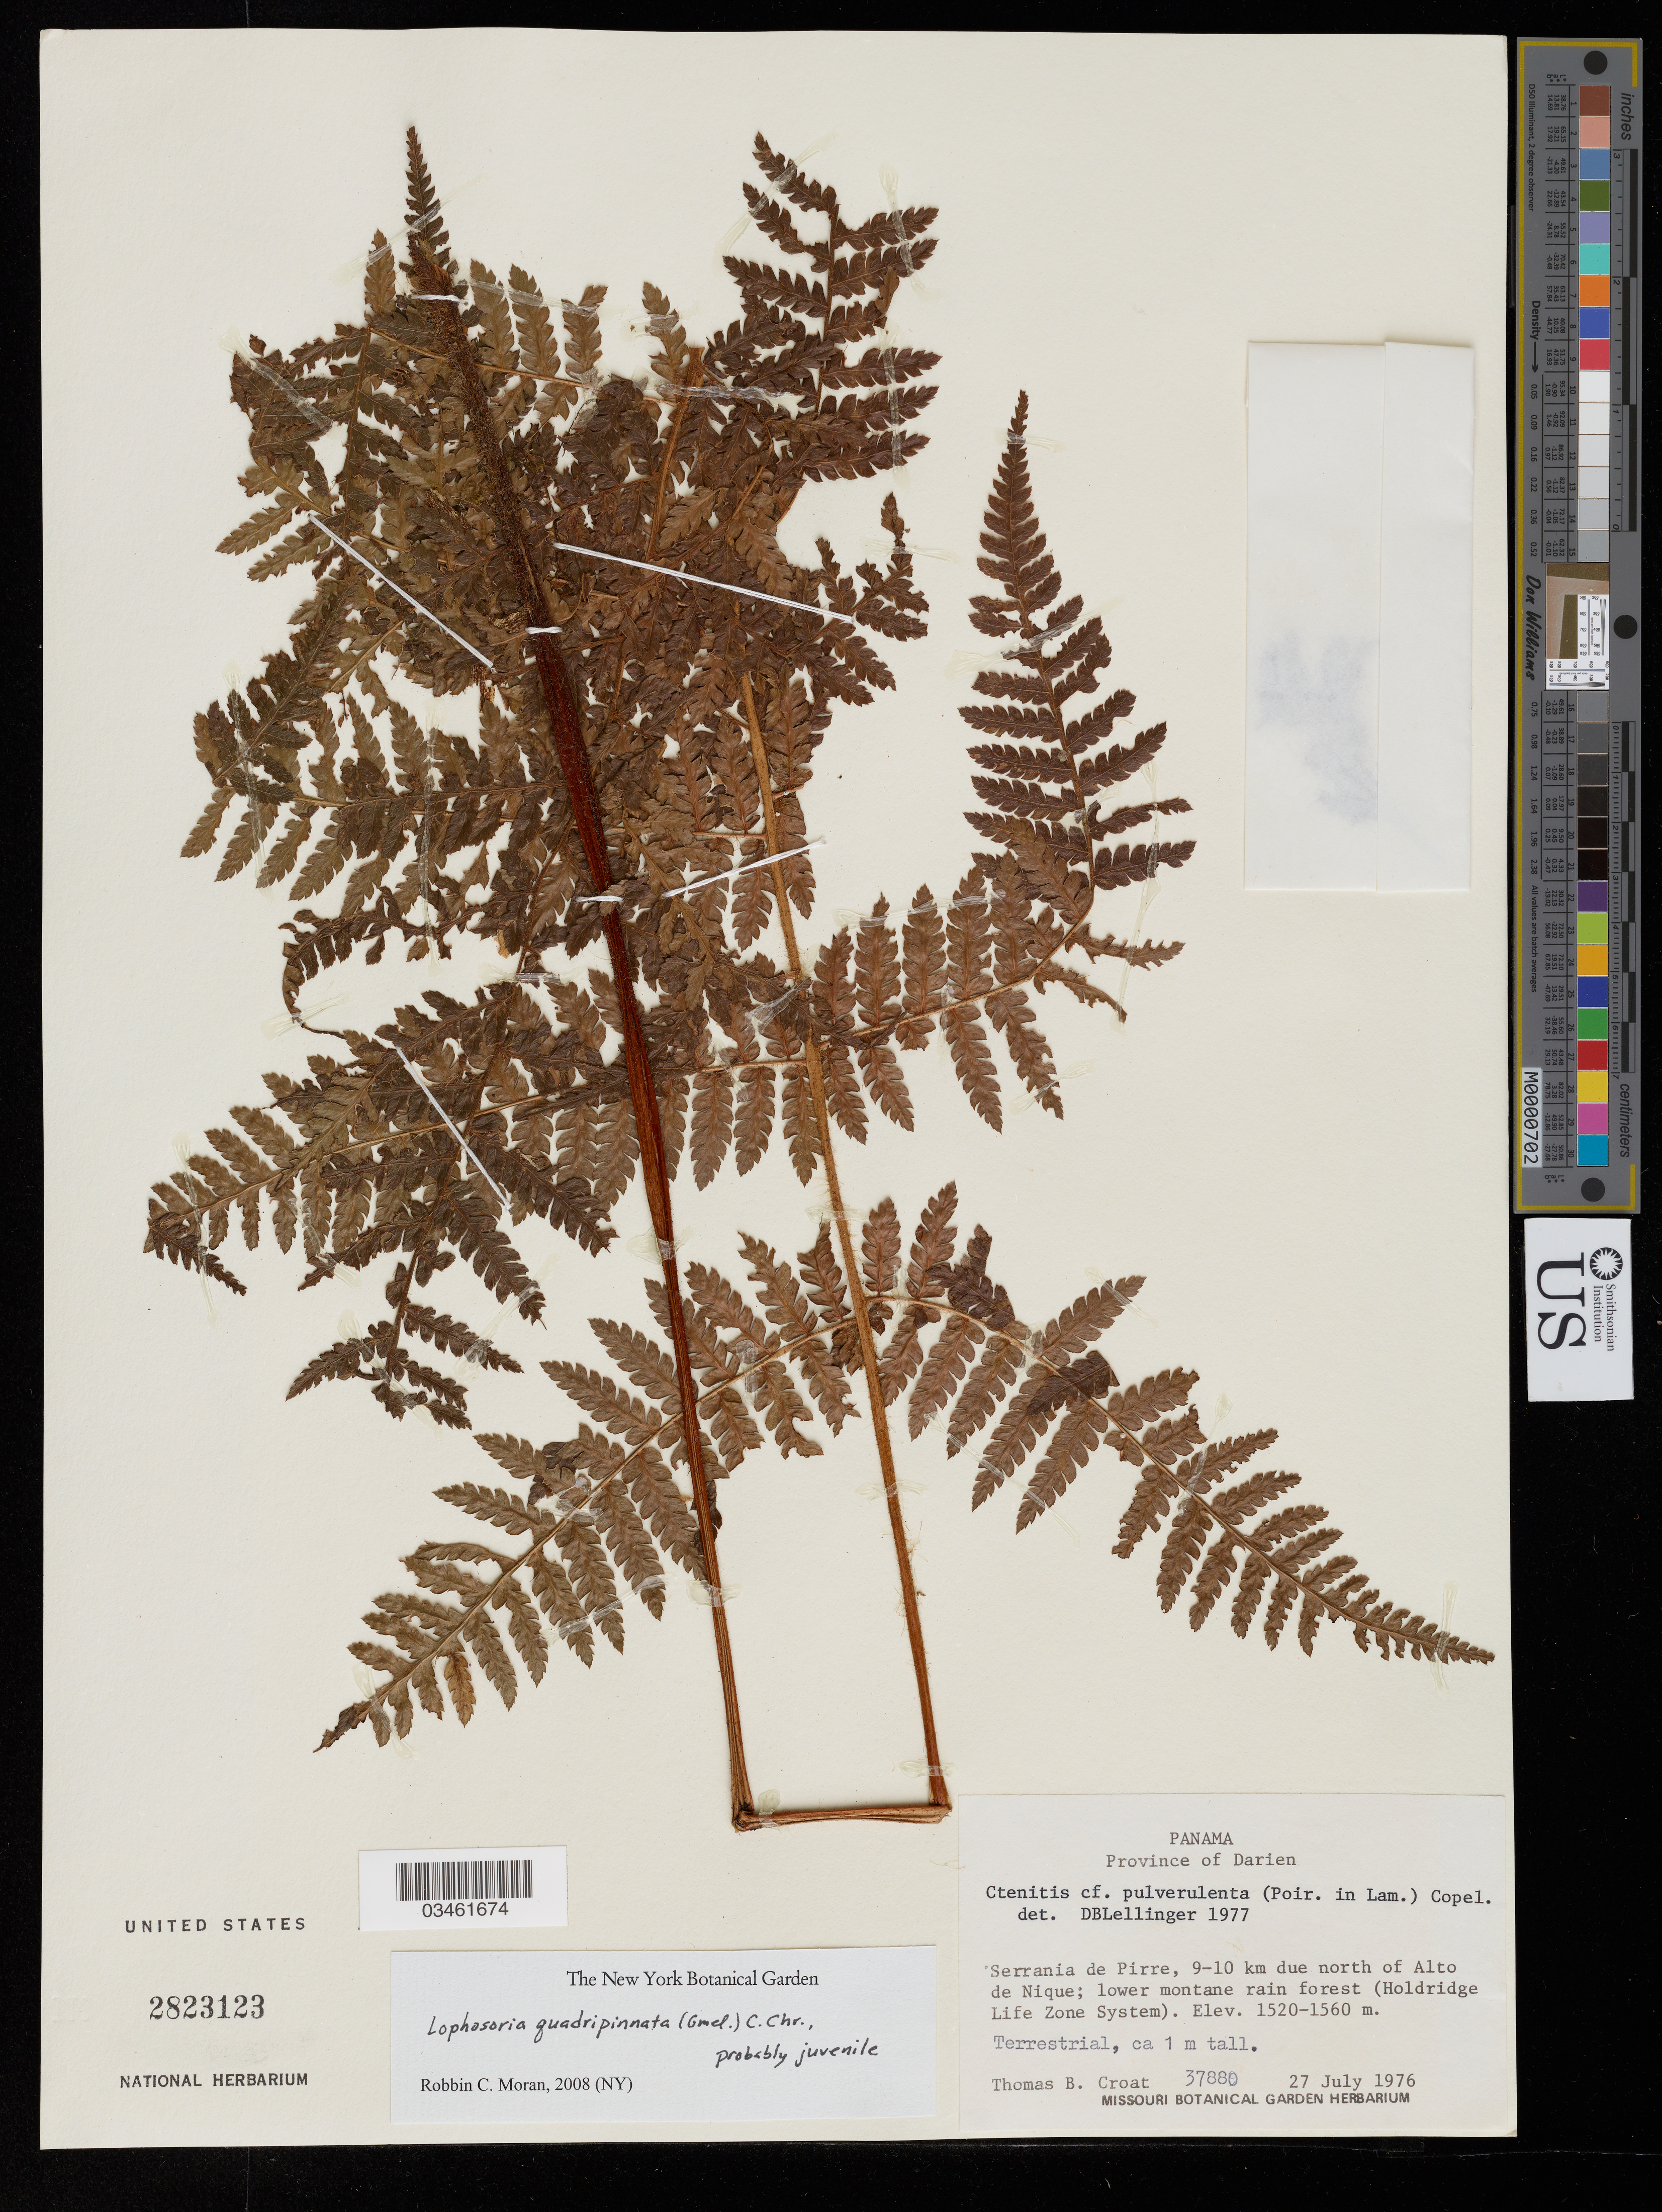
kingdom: Plantae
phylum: Tracheophyta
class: Polypodiopsida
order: Cyatheales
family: Dicksoniaceae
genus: Lophosoria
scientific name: Lophosoria quadripinnata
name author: (J.F. Gmel.) C. Chr.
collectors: T. B. Croat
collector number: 37880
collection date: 1976-07-27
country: Panama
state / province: Darien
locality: Serrania de Pirre, 9-10 km due north of Alto de Nique; lower montane rain forest (Holdridge Life Zone System).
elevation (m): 1520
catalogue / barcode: US 2823123